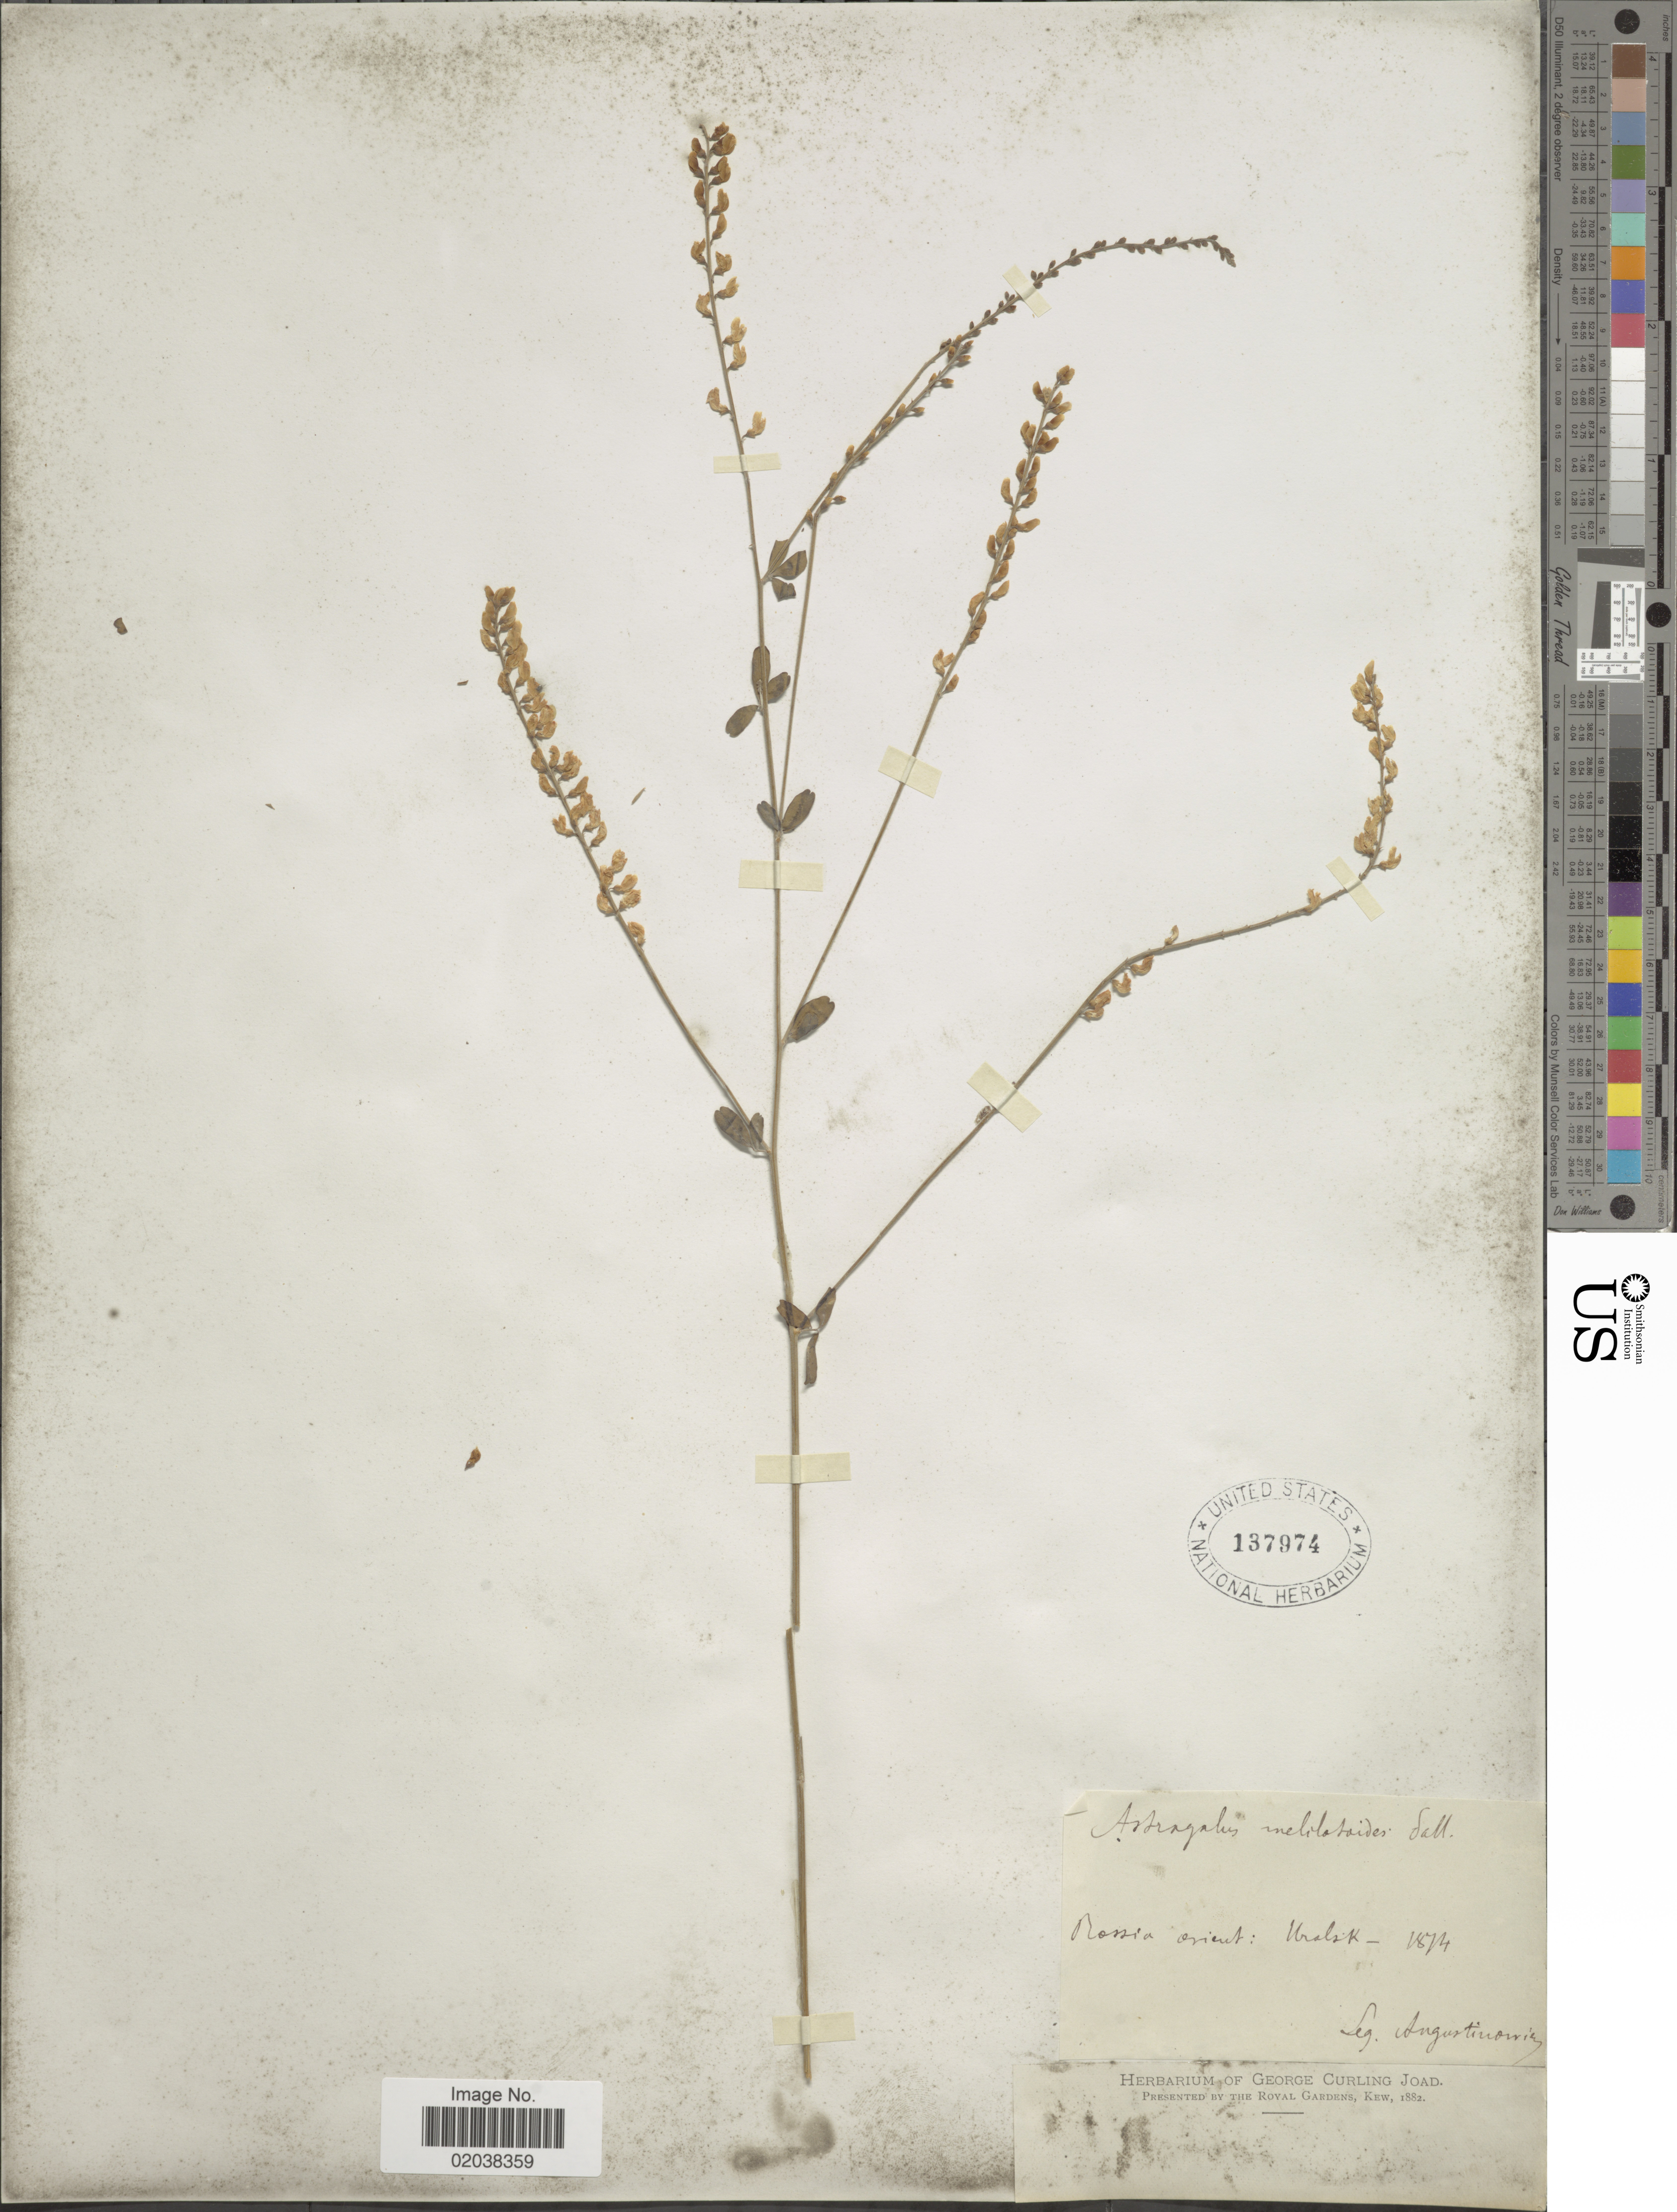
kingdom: Plantae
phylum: Tracheophyta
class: Magnoliopsida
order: Fabales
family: Fabaceae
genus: Astragalus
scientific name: Astragalus melilotoides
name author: Pall.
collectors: Augustinowicz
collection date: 1874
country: Kazakhstan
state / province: West Kazakhstan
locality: Rossia orient: Uralsk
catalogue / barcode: US 137974